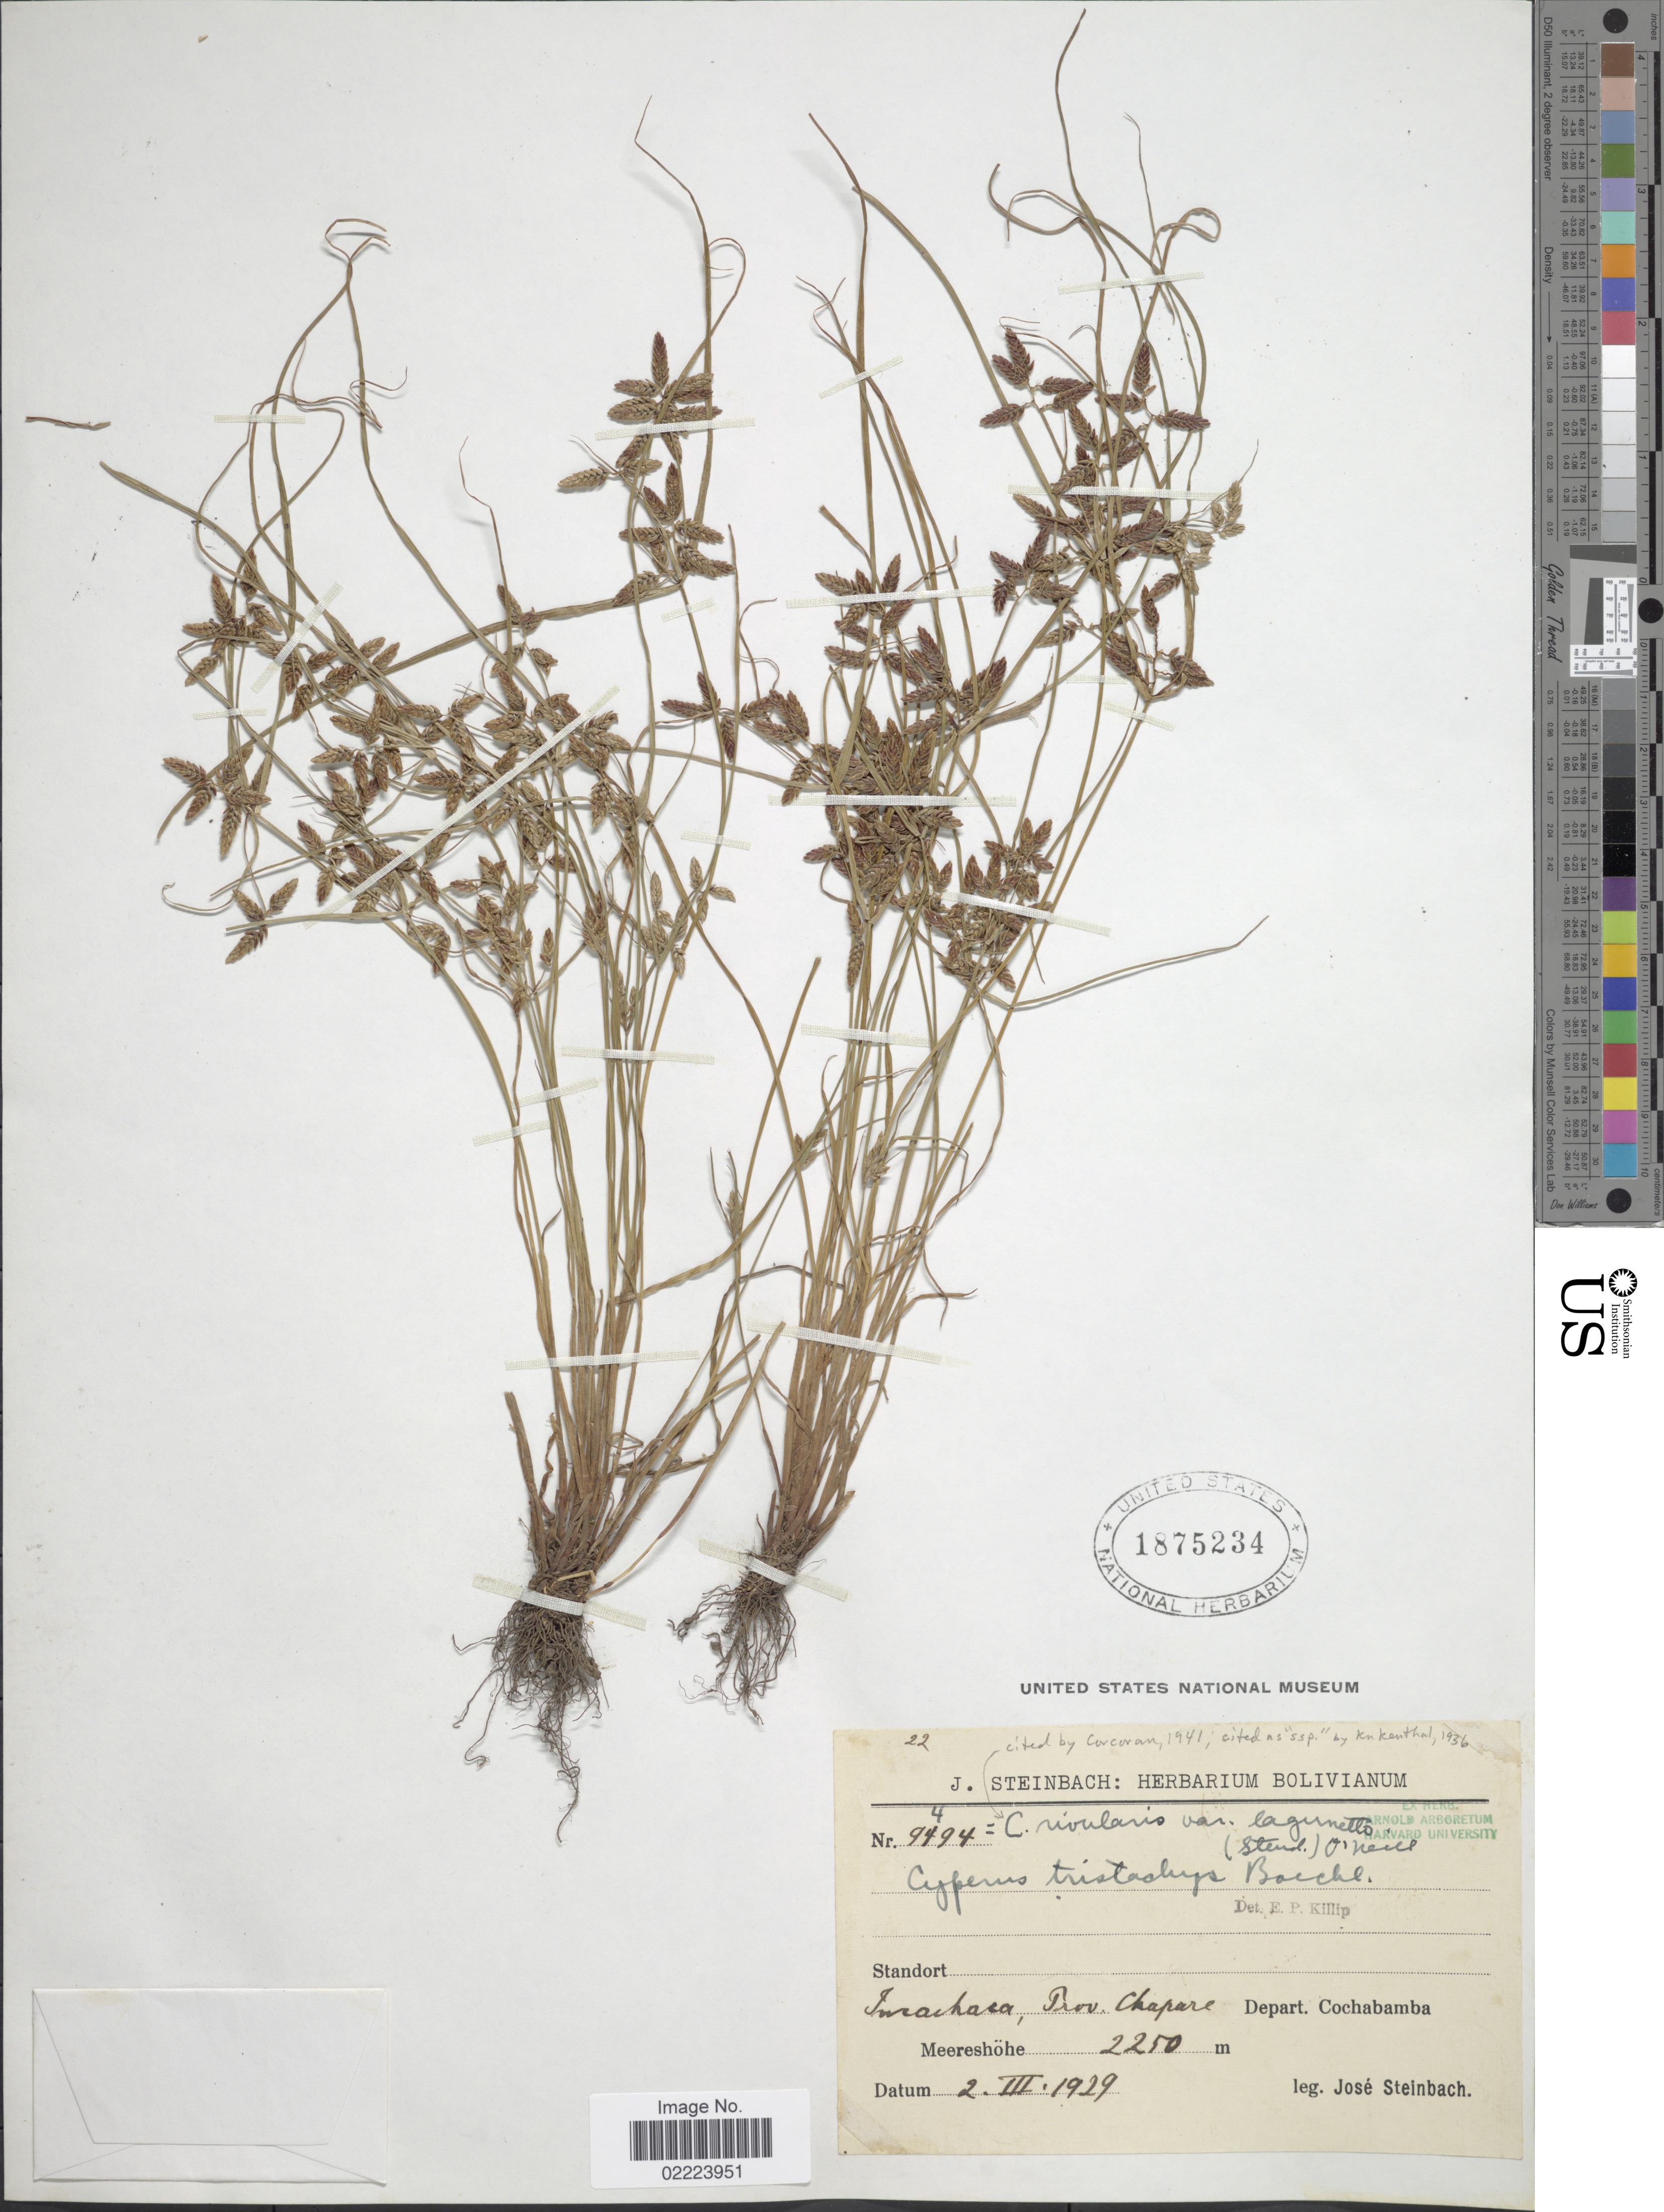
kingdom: Plantae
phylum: Tracheophyta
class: Liliopsida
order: Poales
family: Cyperaceae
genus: Cyperus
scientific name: Cyperus bipartitus Torr.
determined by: Strong, Mark T., (BOT), Smithsonian Institution - National Museum of Natural History (UNITED STATES)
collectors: J. Steinbach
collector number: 9494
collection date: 1929-03-02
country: Bolivia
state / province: Cochabamba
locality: Incachaca, Prov. Chapare, Depart. Cochabamba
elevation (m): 2250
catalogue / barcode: US 1875234